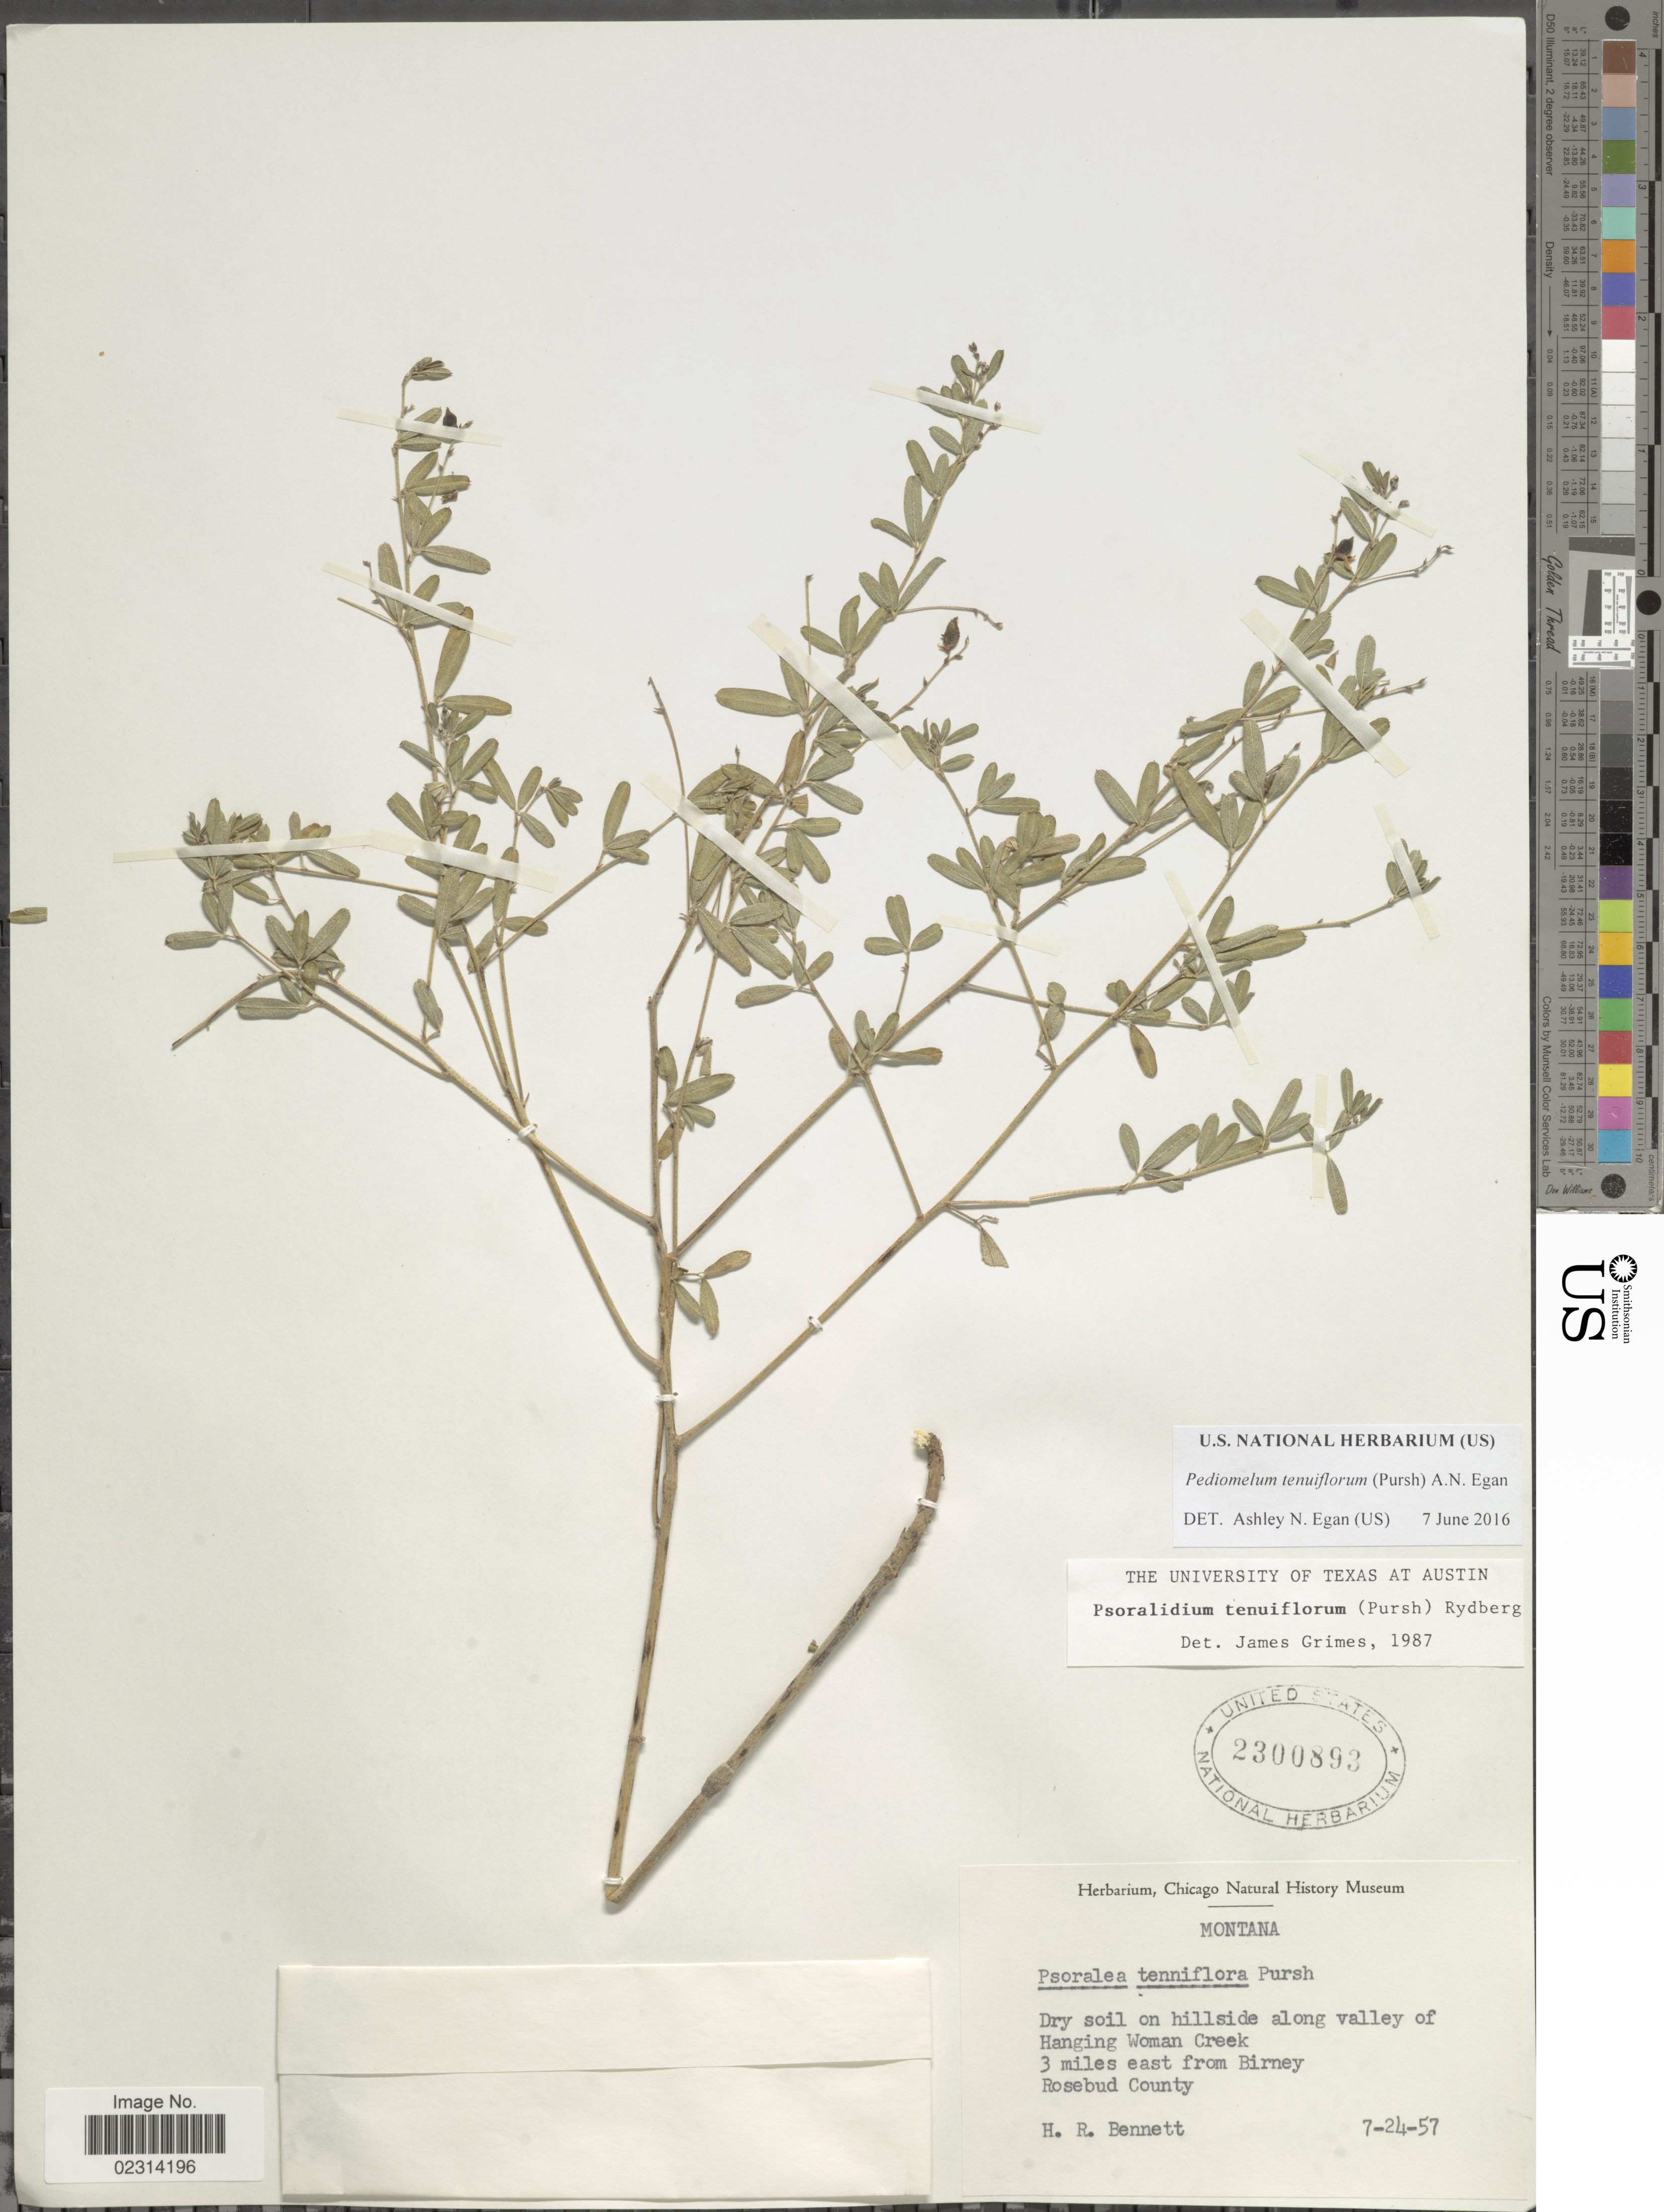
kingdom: Plantae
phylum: Tracheophyta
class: Magnoliopsida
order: Fabales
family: Fabaceae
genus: Psoralidium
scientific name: Psoralidium tenuiflorum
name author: (Pursh) Rydb.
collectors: H. R. Bennett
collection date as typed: Transcribed d/m/y: 24/7/57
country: United States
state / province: Montana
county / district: Rosebud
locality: Along valley of Hanging Woman Creek 3 miles east from Birney.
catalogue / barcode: US 2300893